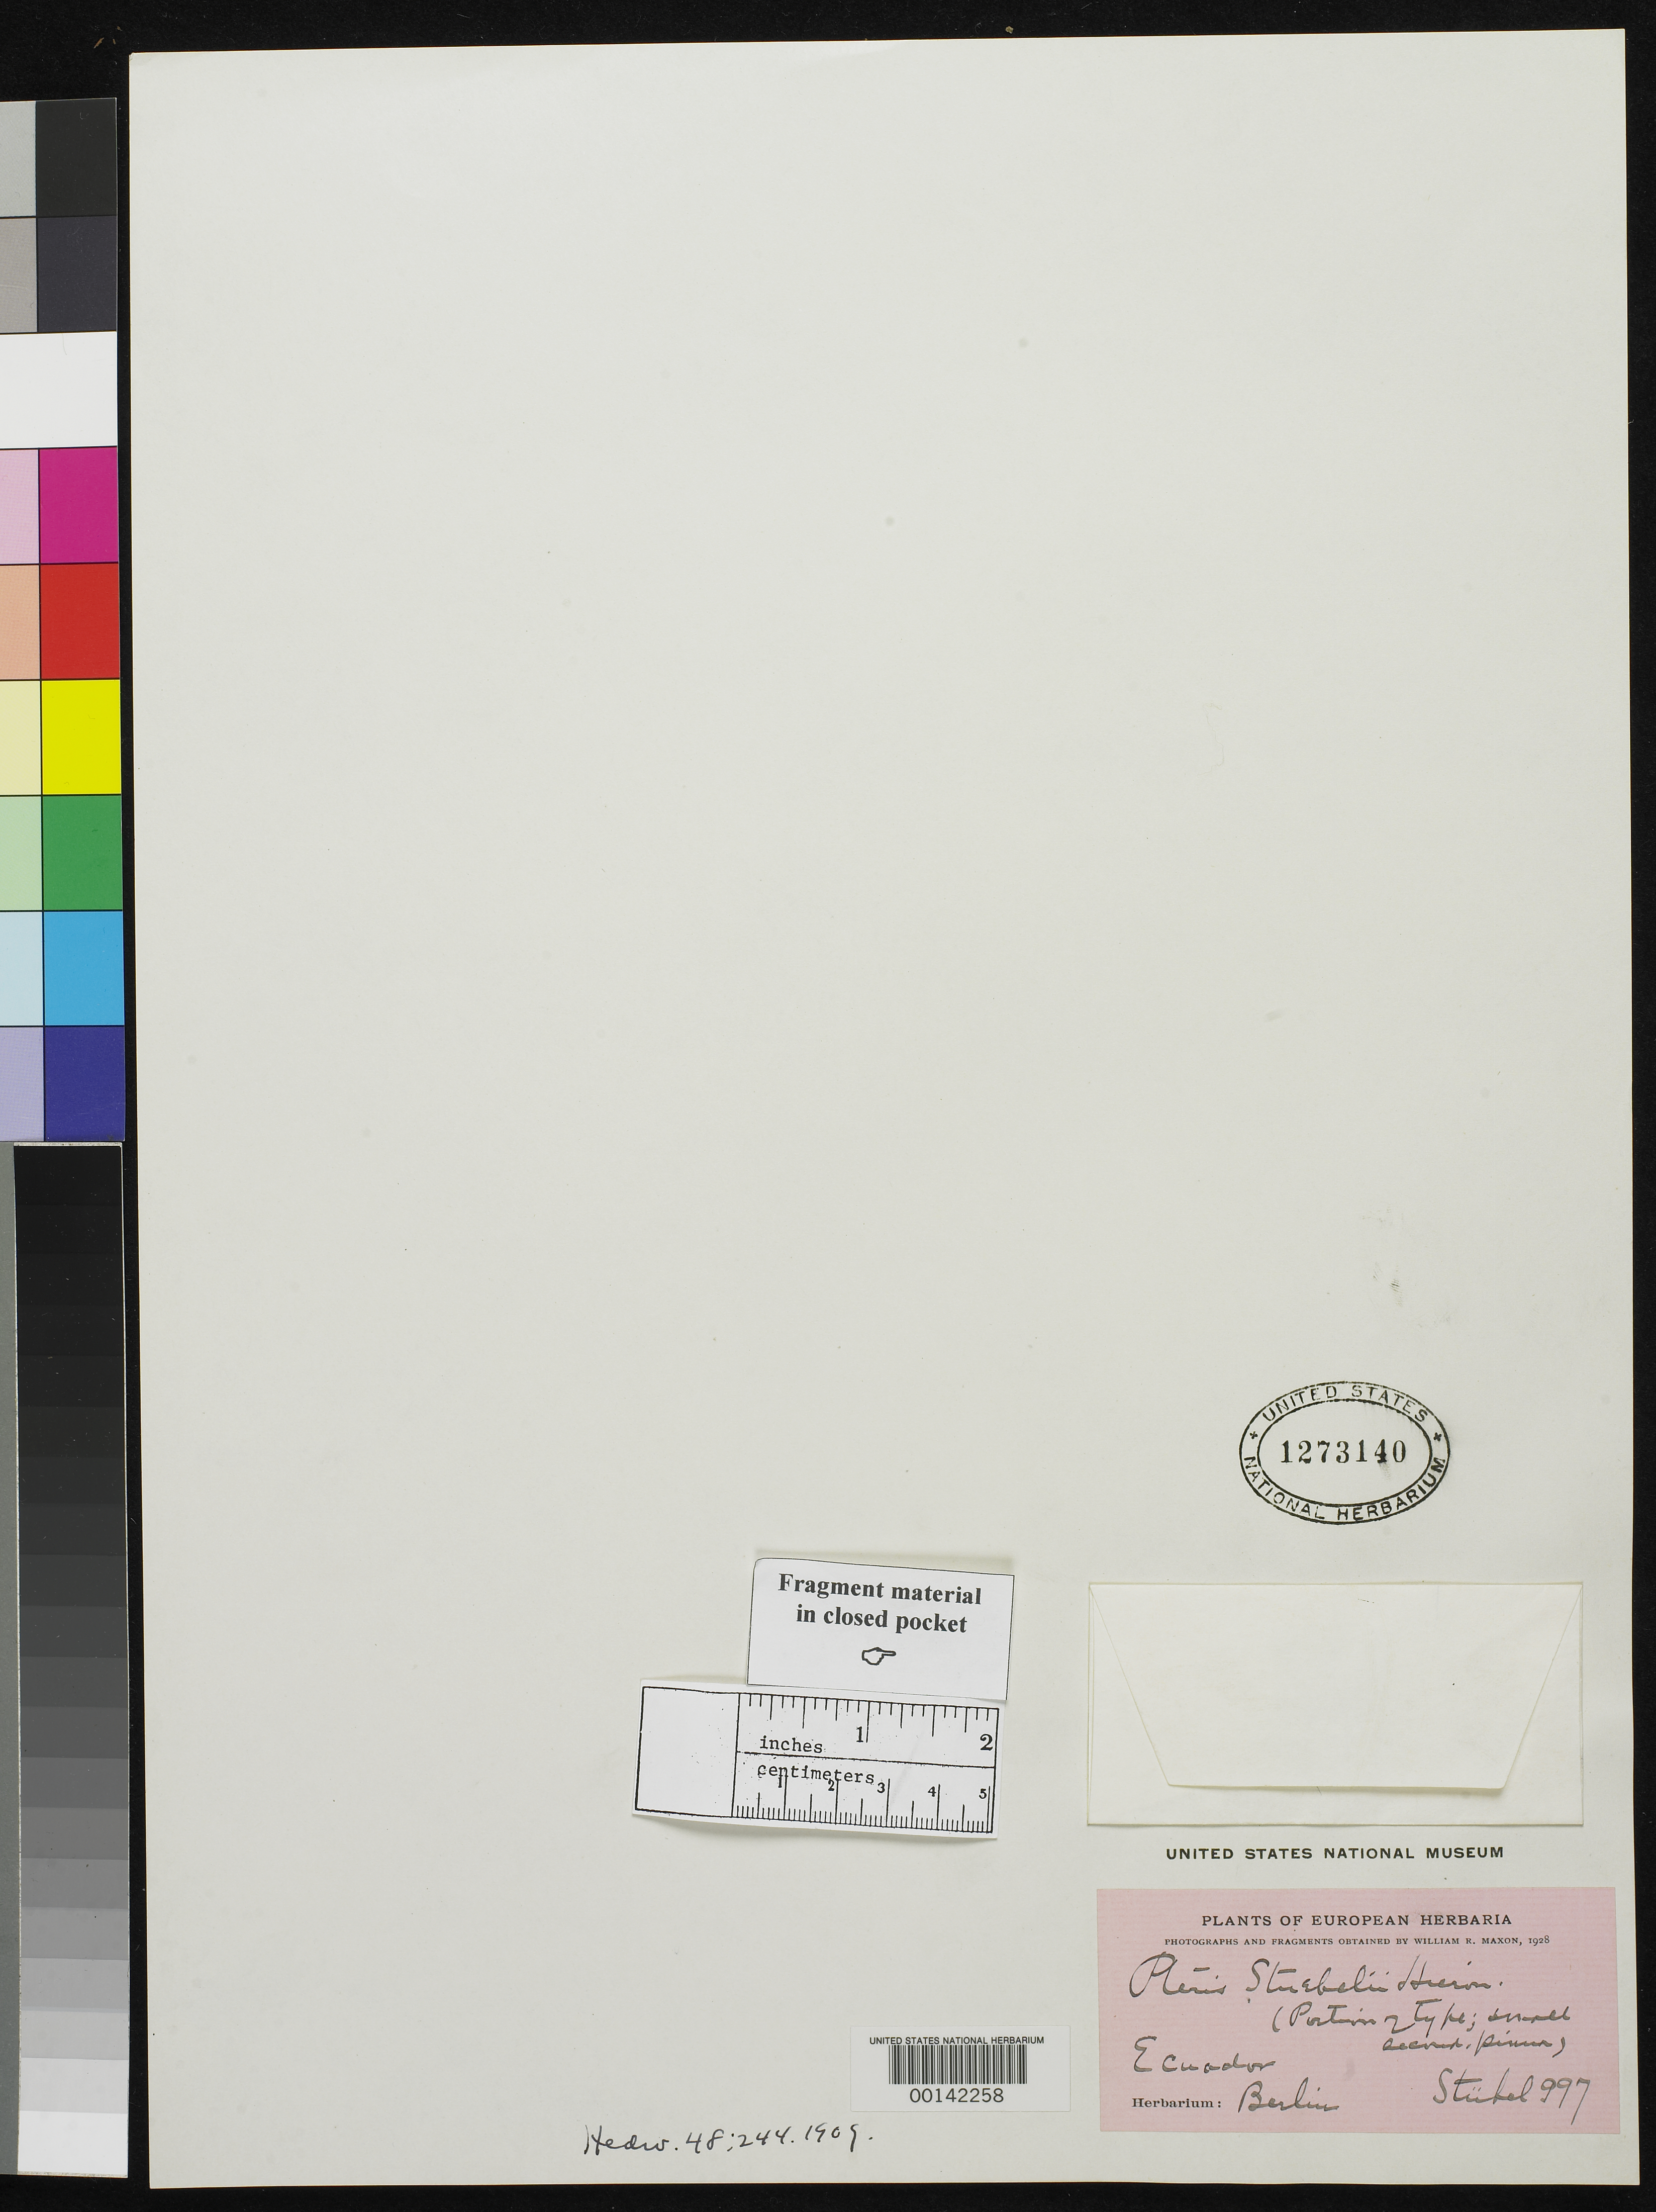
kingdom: Plantae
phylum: Tracheophyta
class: Polypodiopsida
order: Polypodiales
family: Pteridaceae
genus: Pteris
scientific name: Pteris stuebelii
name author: Hieron.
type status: Type Fragment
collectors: M. Stuebel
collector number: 997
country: Ecuador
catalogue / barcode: US 1273140